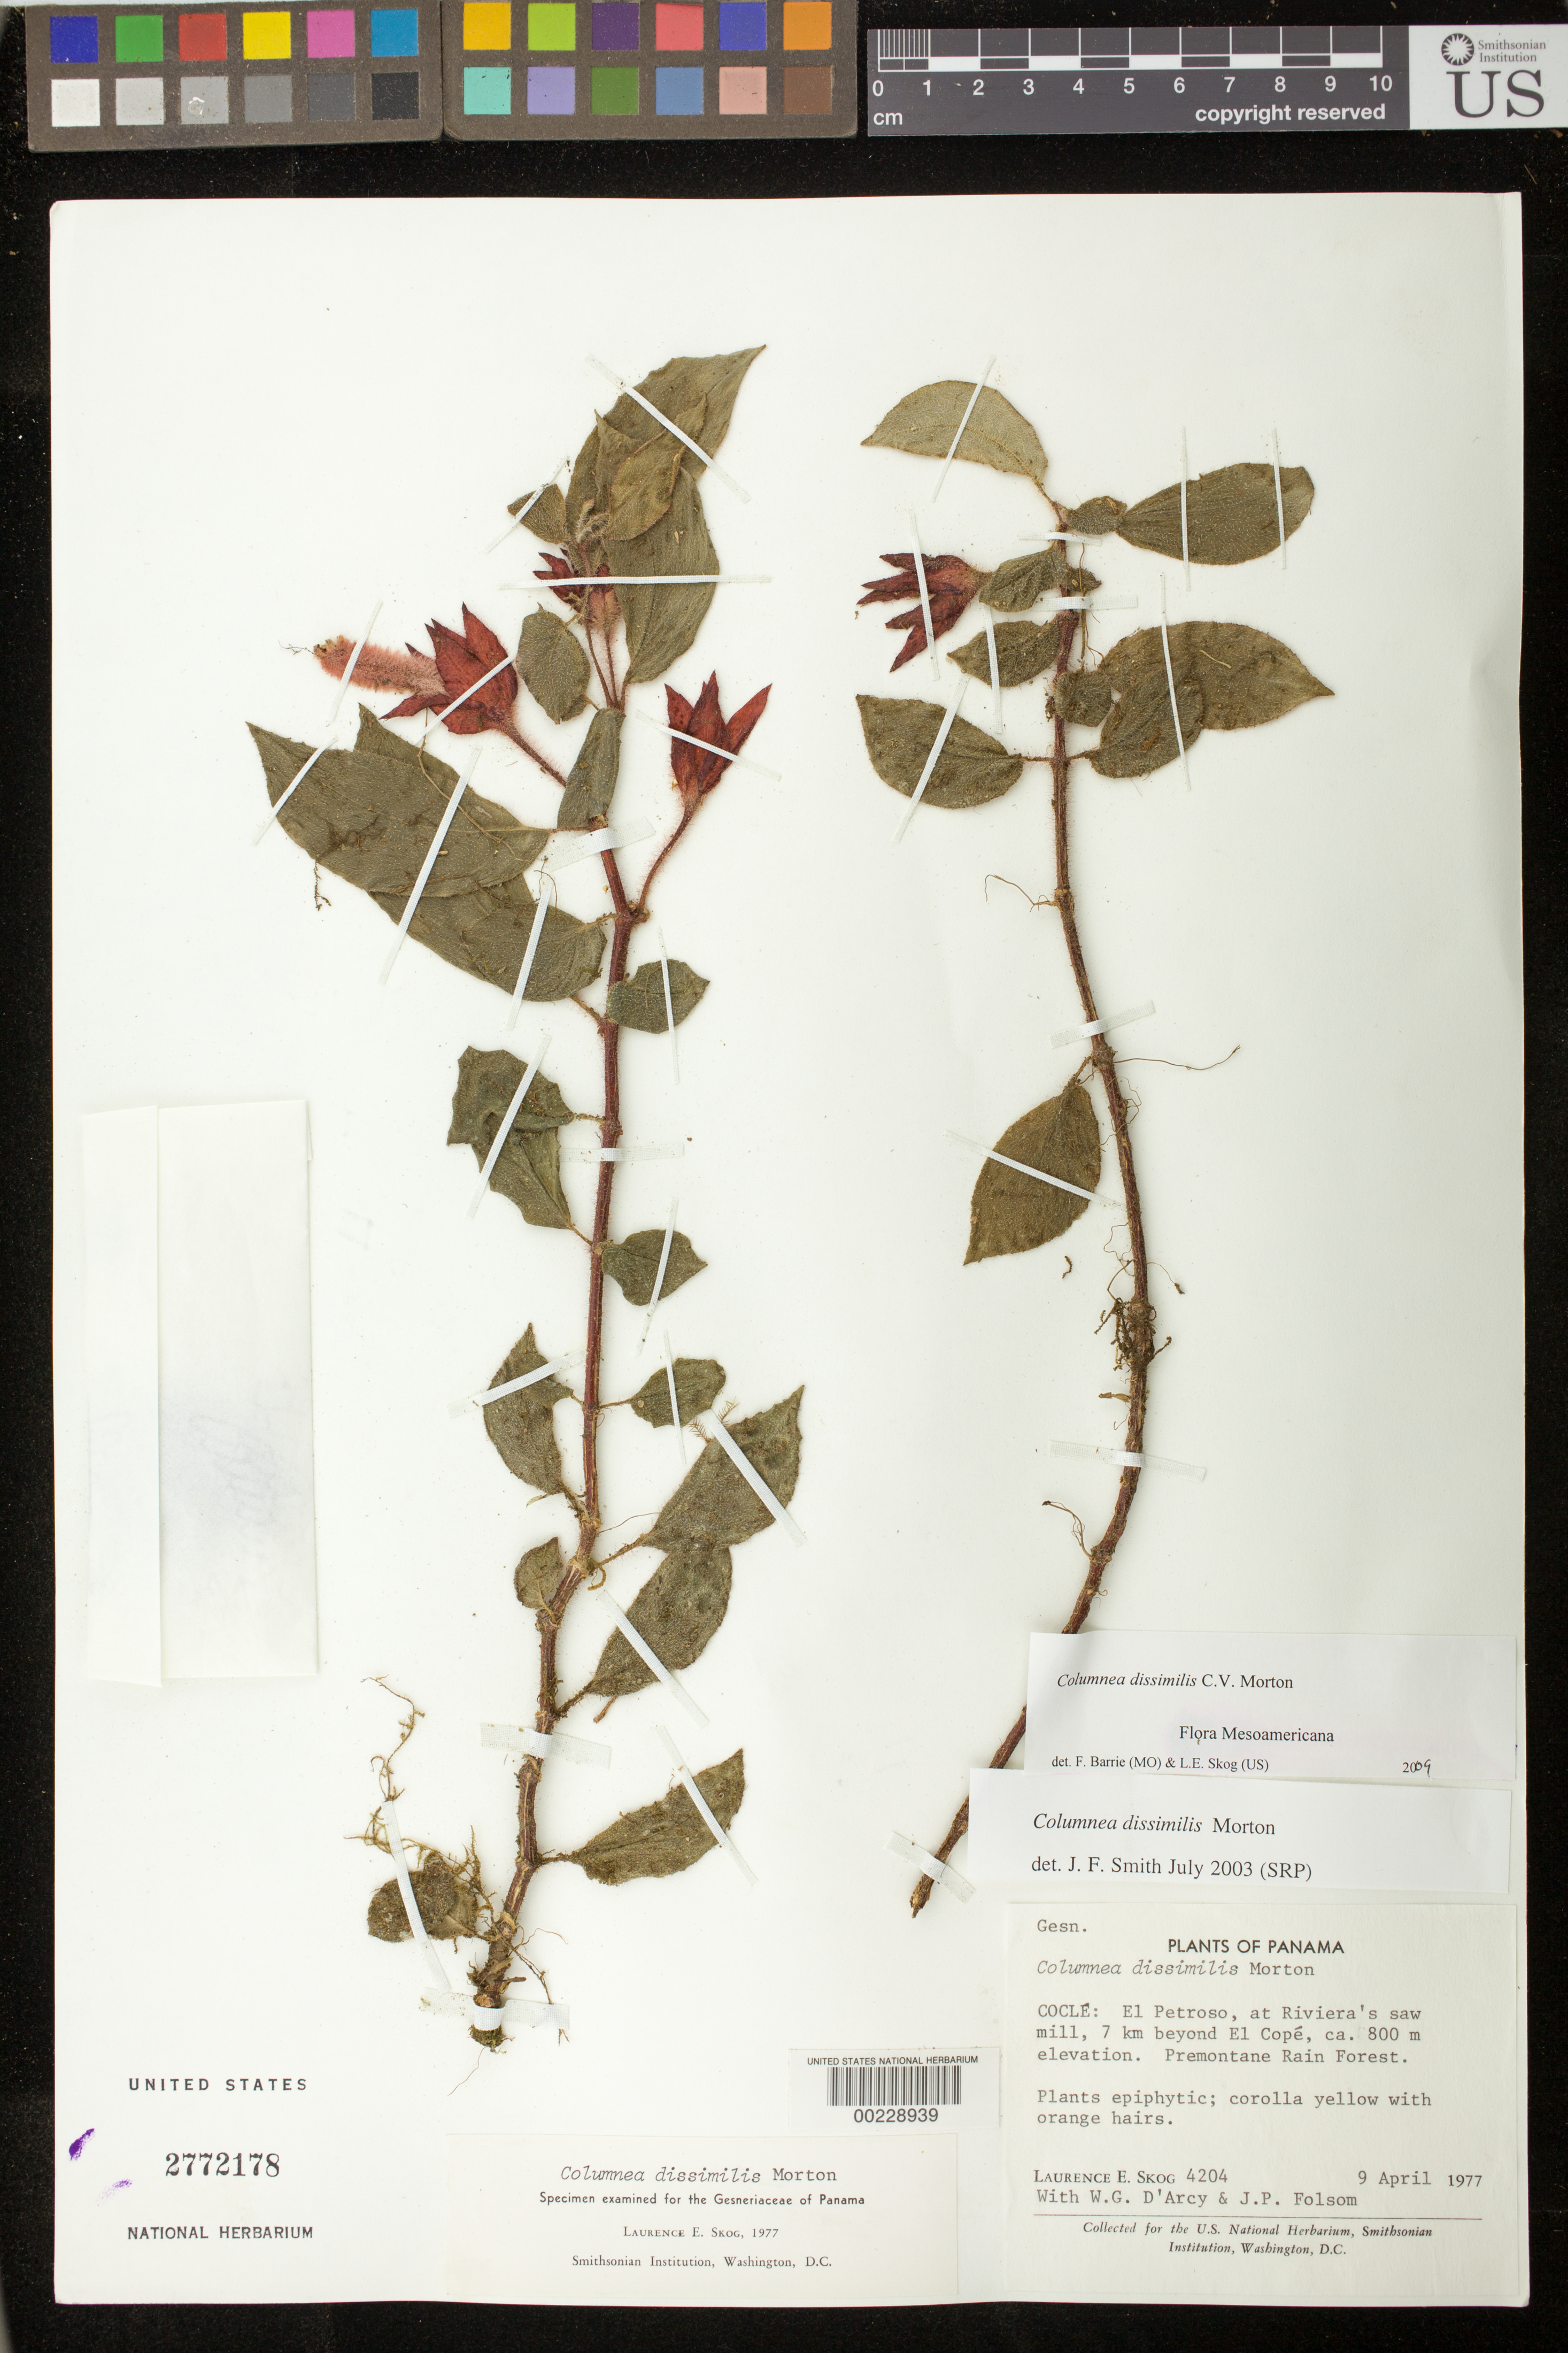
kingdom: Plantae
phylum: Tracheophyta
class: Magnoliopsida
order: Lamiales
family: Gesneriaceae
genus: Columnea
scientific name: Columnea dissimilis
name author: C.V. Morton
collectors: L. E. Skog, W. G. D'Arcy & J. P. Folsom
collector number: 4204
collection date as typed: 09 Apr 1977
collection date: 1977-04-09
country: Panama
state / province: Coclé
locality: El Petroso, at Riviera's saw mill, 7 km beyond El Cope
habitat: Premontane rain forest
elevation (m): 800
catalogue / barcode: US 2772178